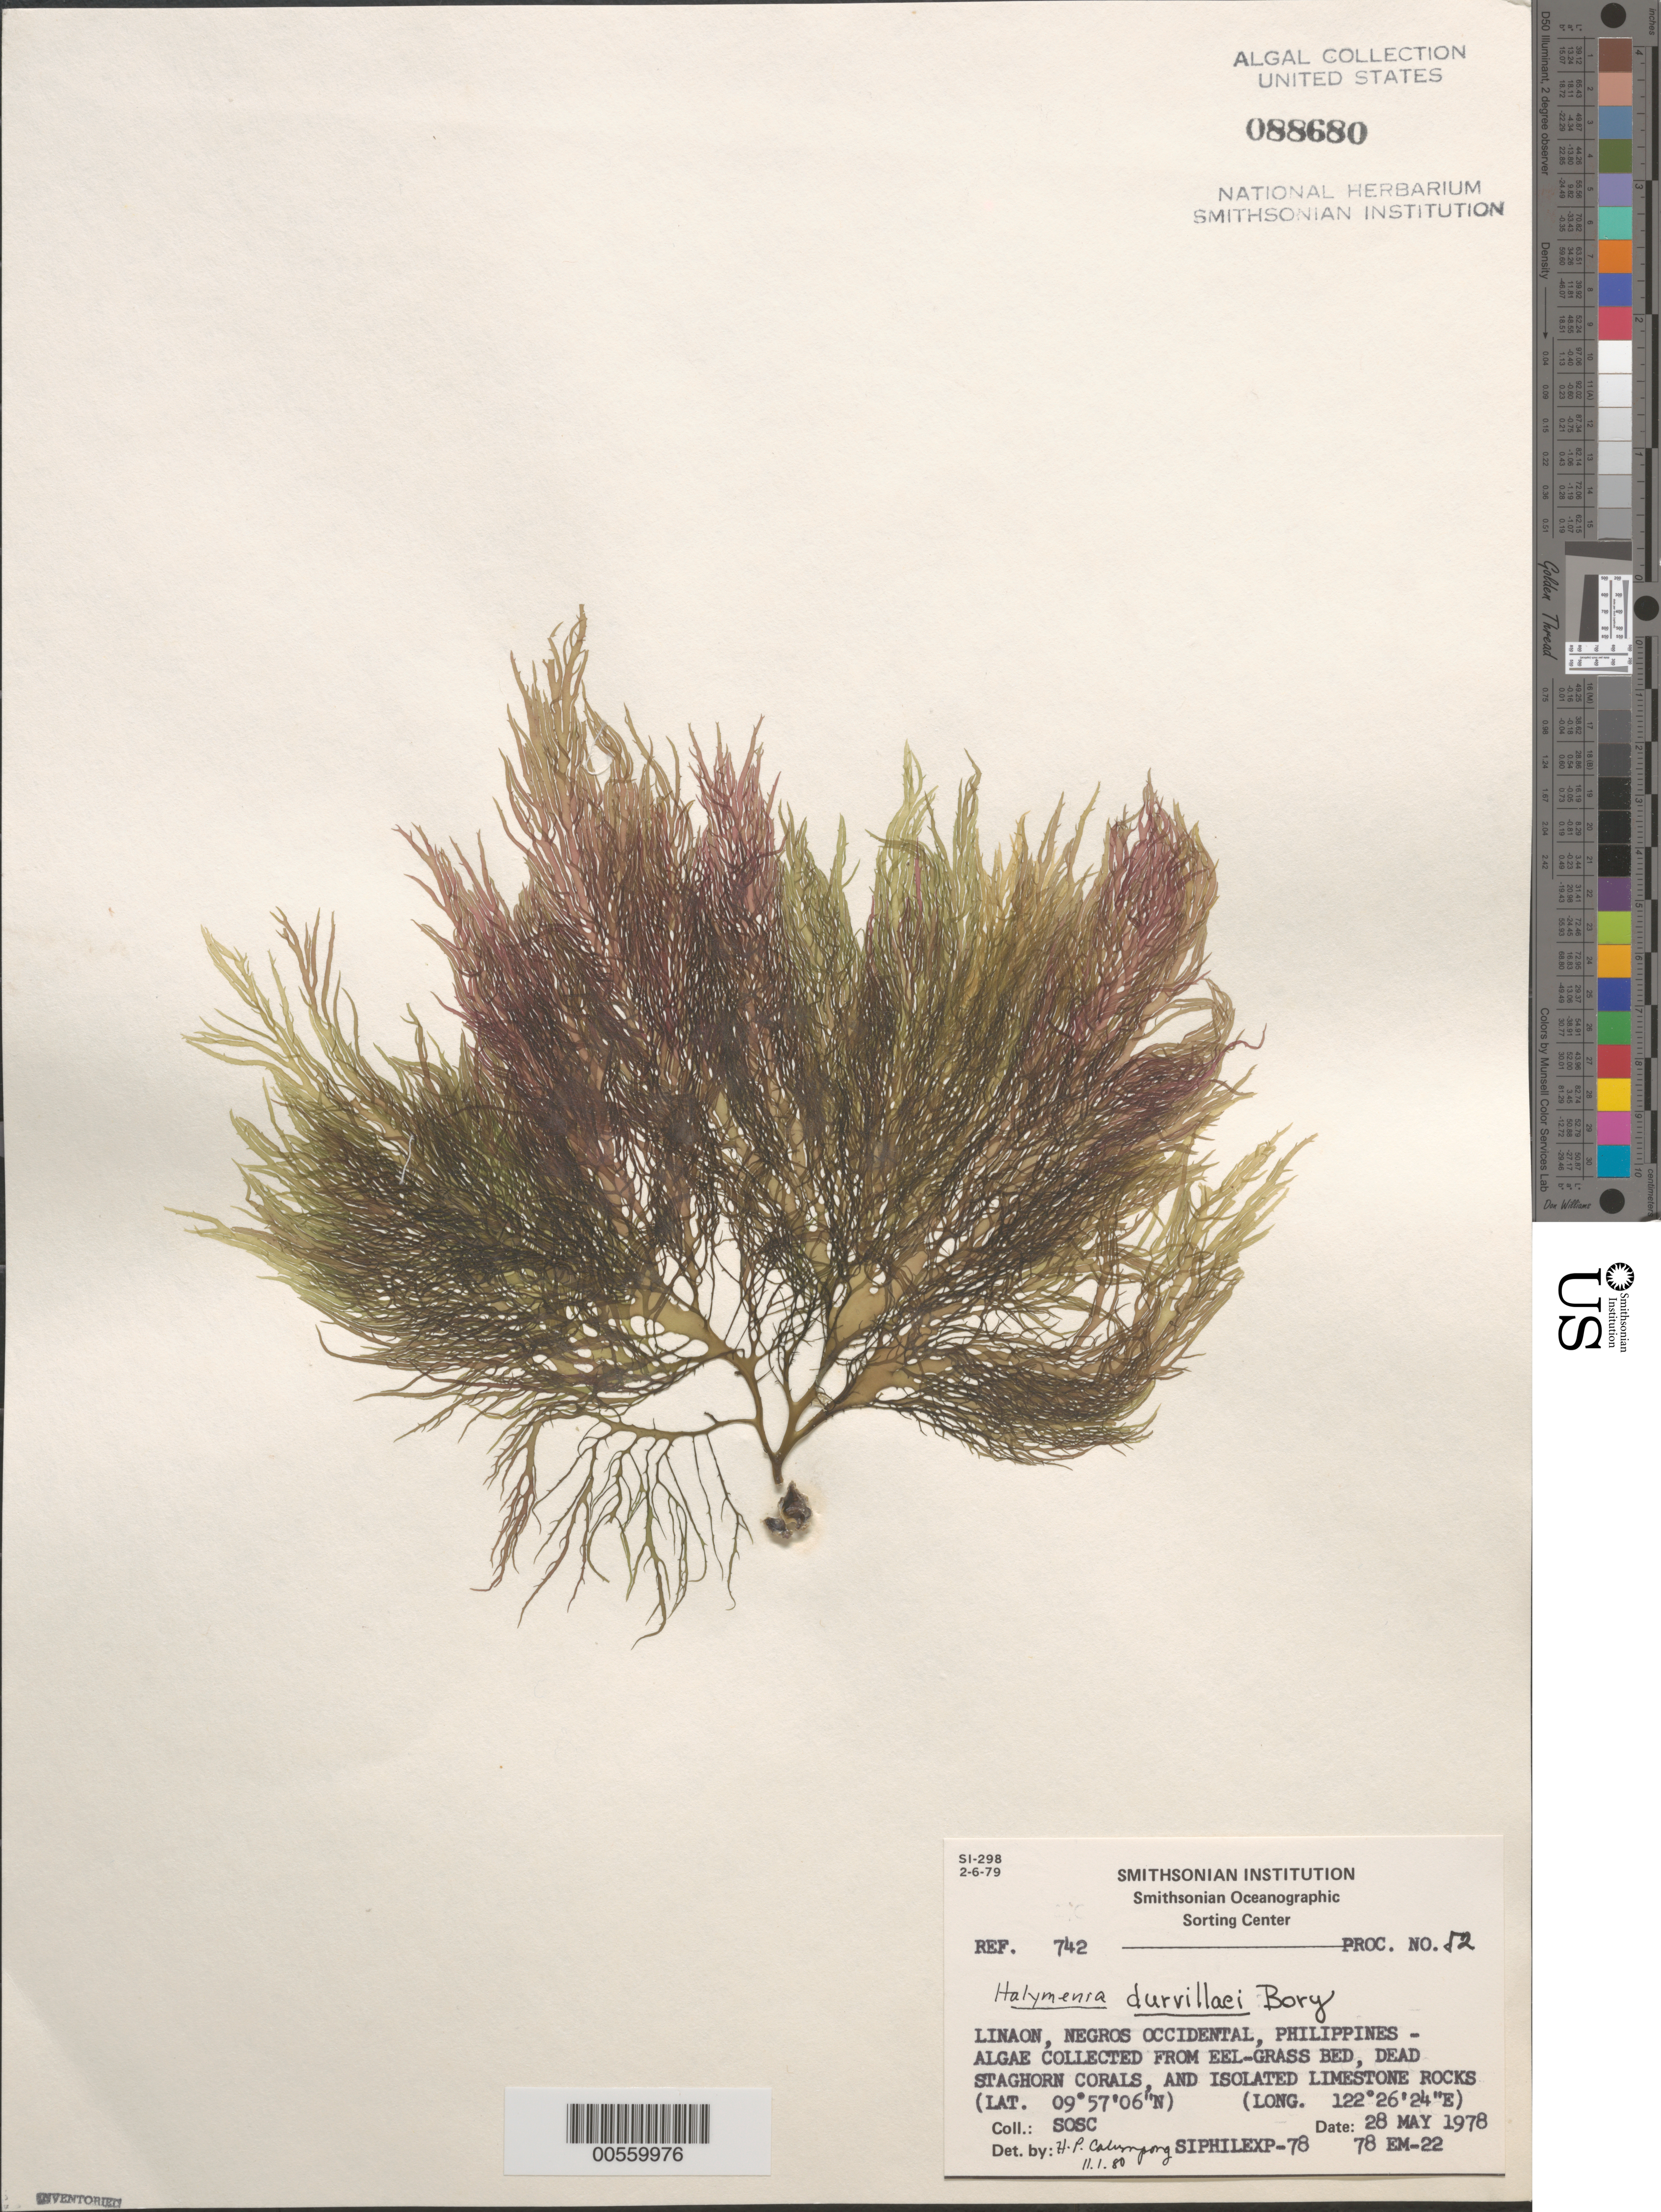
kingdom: Plantae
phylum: Rhodophyta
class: Florideophyceae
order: Halymeniales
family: Halymeniaceae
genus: Halymenia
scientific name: Halymenia durvillaei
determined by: Calumpong, H. P.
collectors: SOSC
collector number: Station 78 Em-22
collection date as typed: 28 May 1978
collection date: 1978-05-28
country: Philippines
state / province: Western Visayas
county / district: Negros Occidental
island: Negros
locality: Linaon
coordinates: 09 57' 06" N, 122 26' 24" E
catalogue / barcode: US 88680